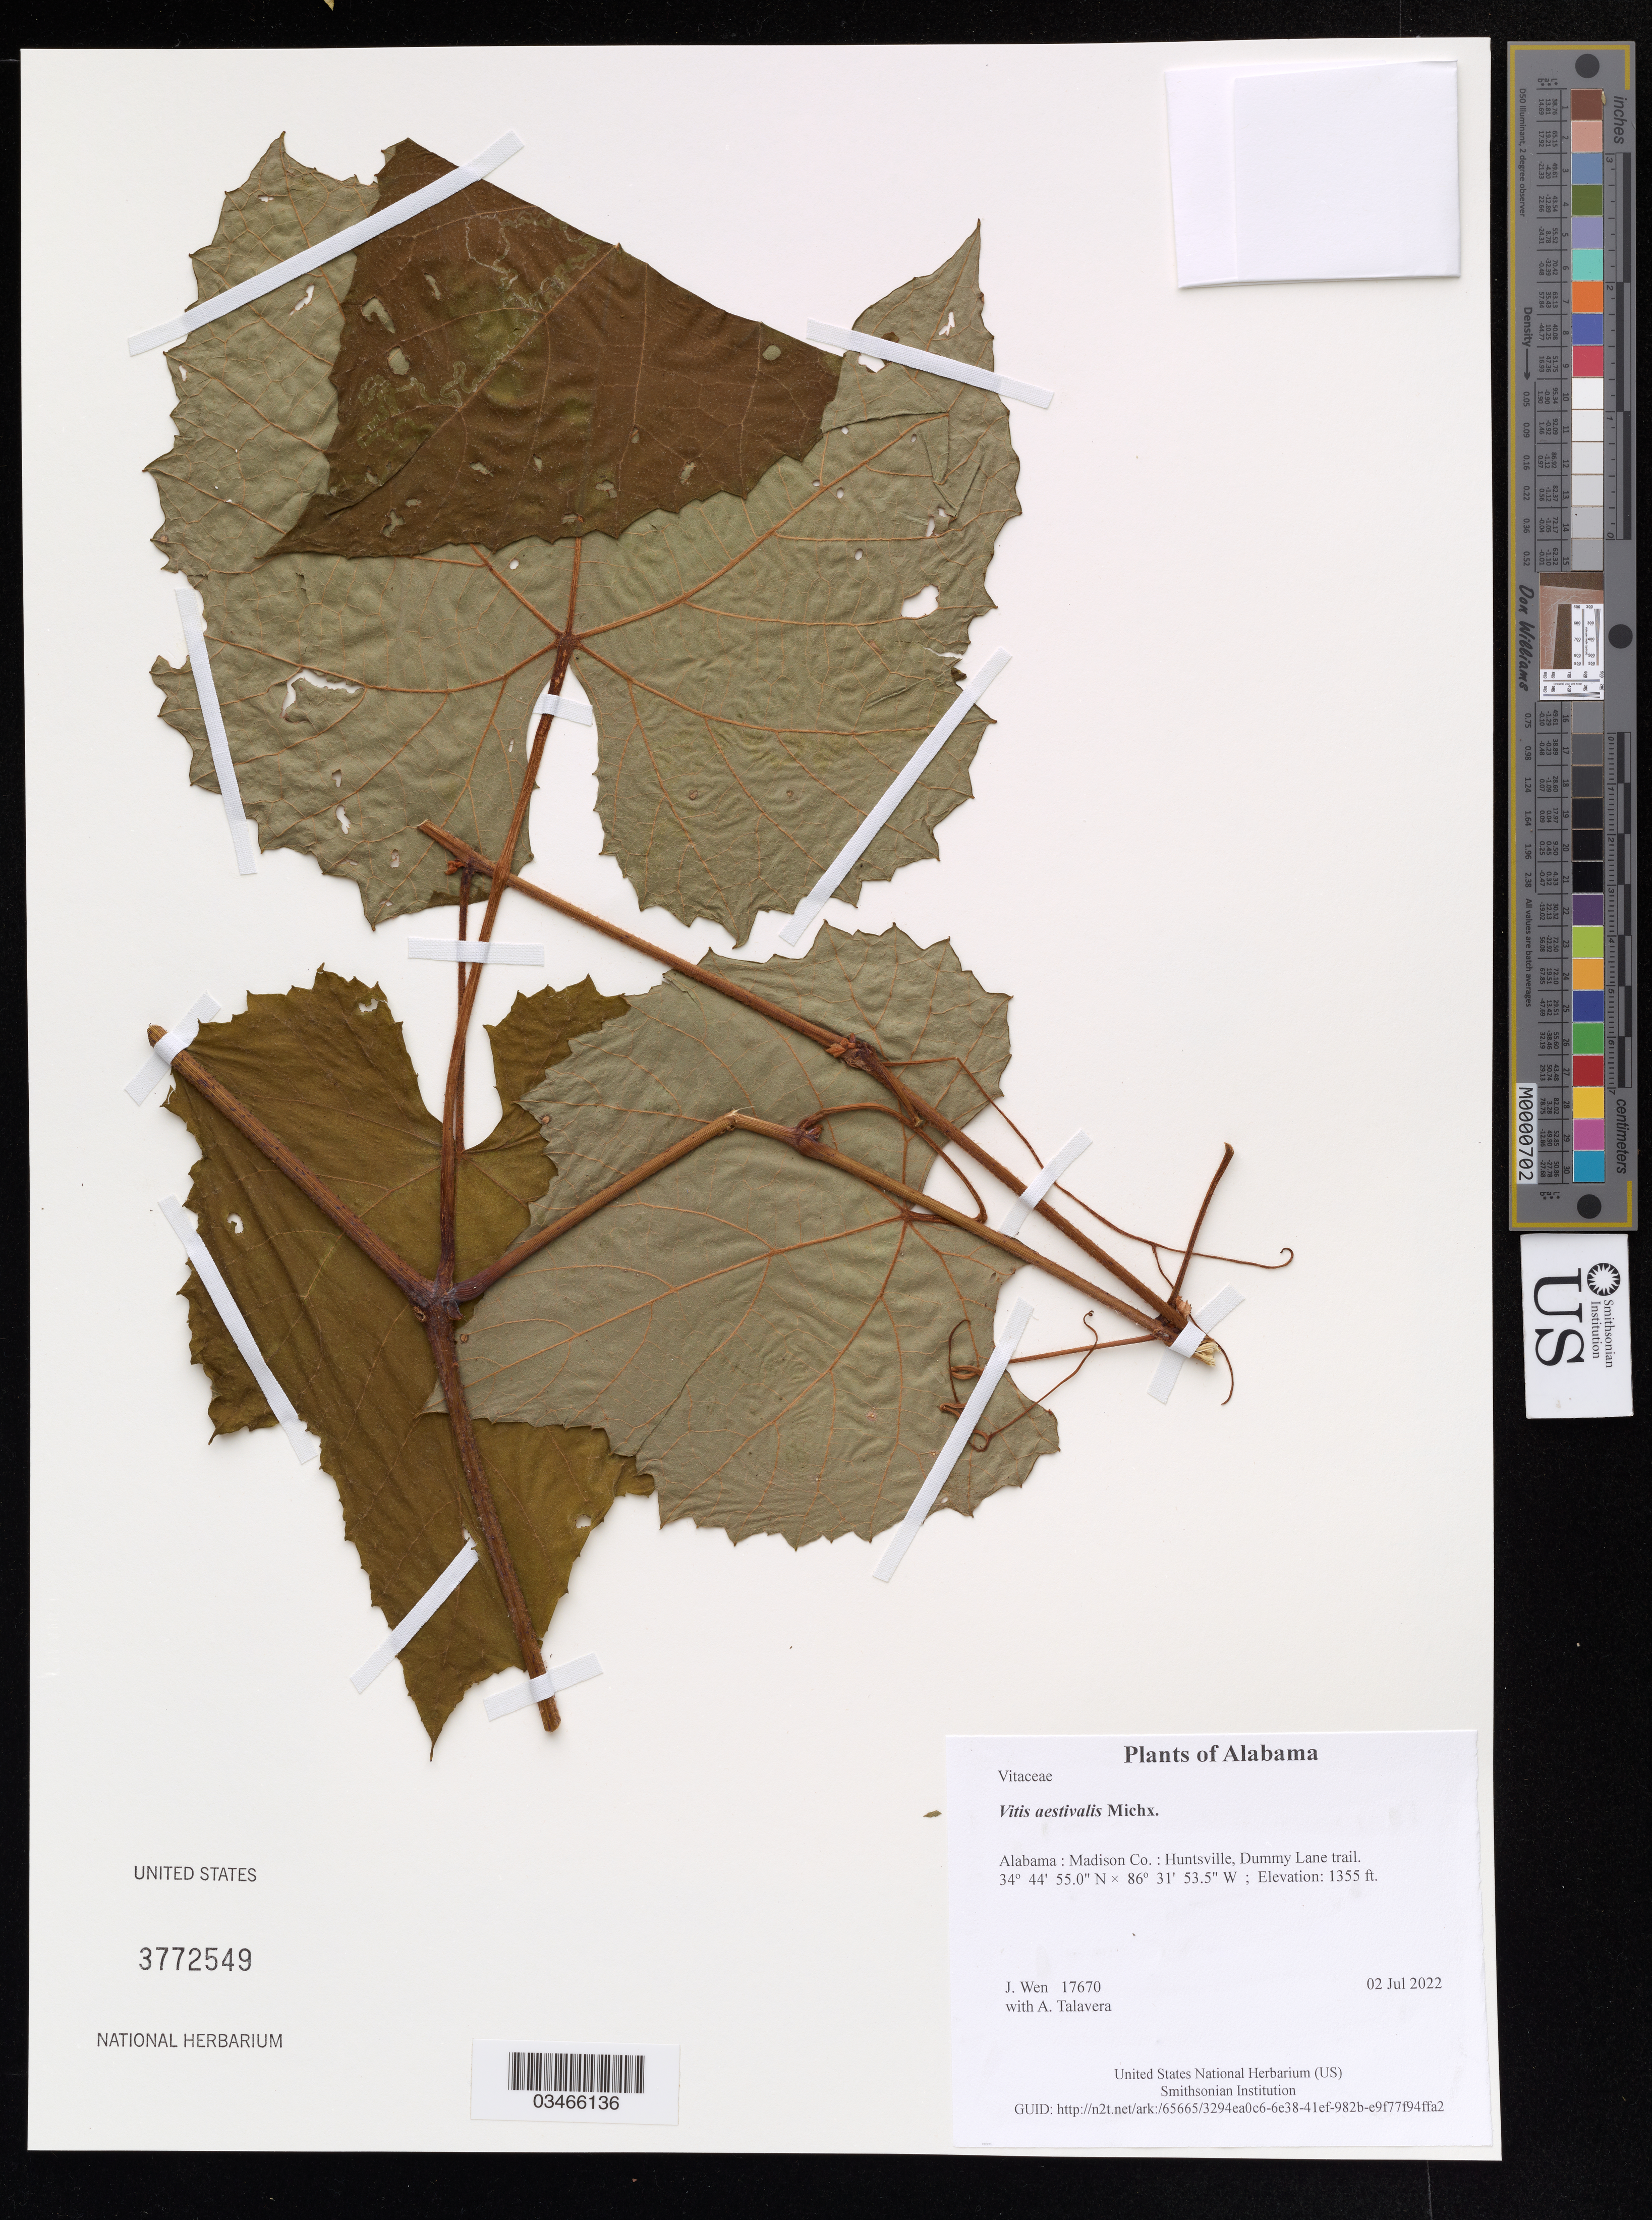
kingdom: Plantae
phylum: Tracheophyta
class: Magnoliopsida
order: Vitales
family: Vitaceae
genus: Vitis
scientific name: Vitis aestivalis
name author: Michx.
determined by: Wen, Jun, (BOT), Smithsonian Institution - National Museum of Natural History (UNITED STATES)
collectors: J. Wen & A. Talavera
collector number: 17670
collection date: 2022-07-02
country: United States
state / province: Alabama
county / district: Madison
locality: Huntsville, Dummy Lane trail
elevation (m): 413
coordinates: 34 44.916 N, 86 31.892 W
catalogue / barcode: US 3772549